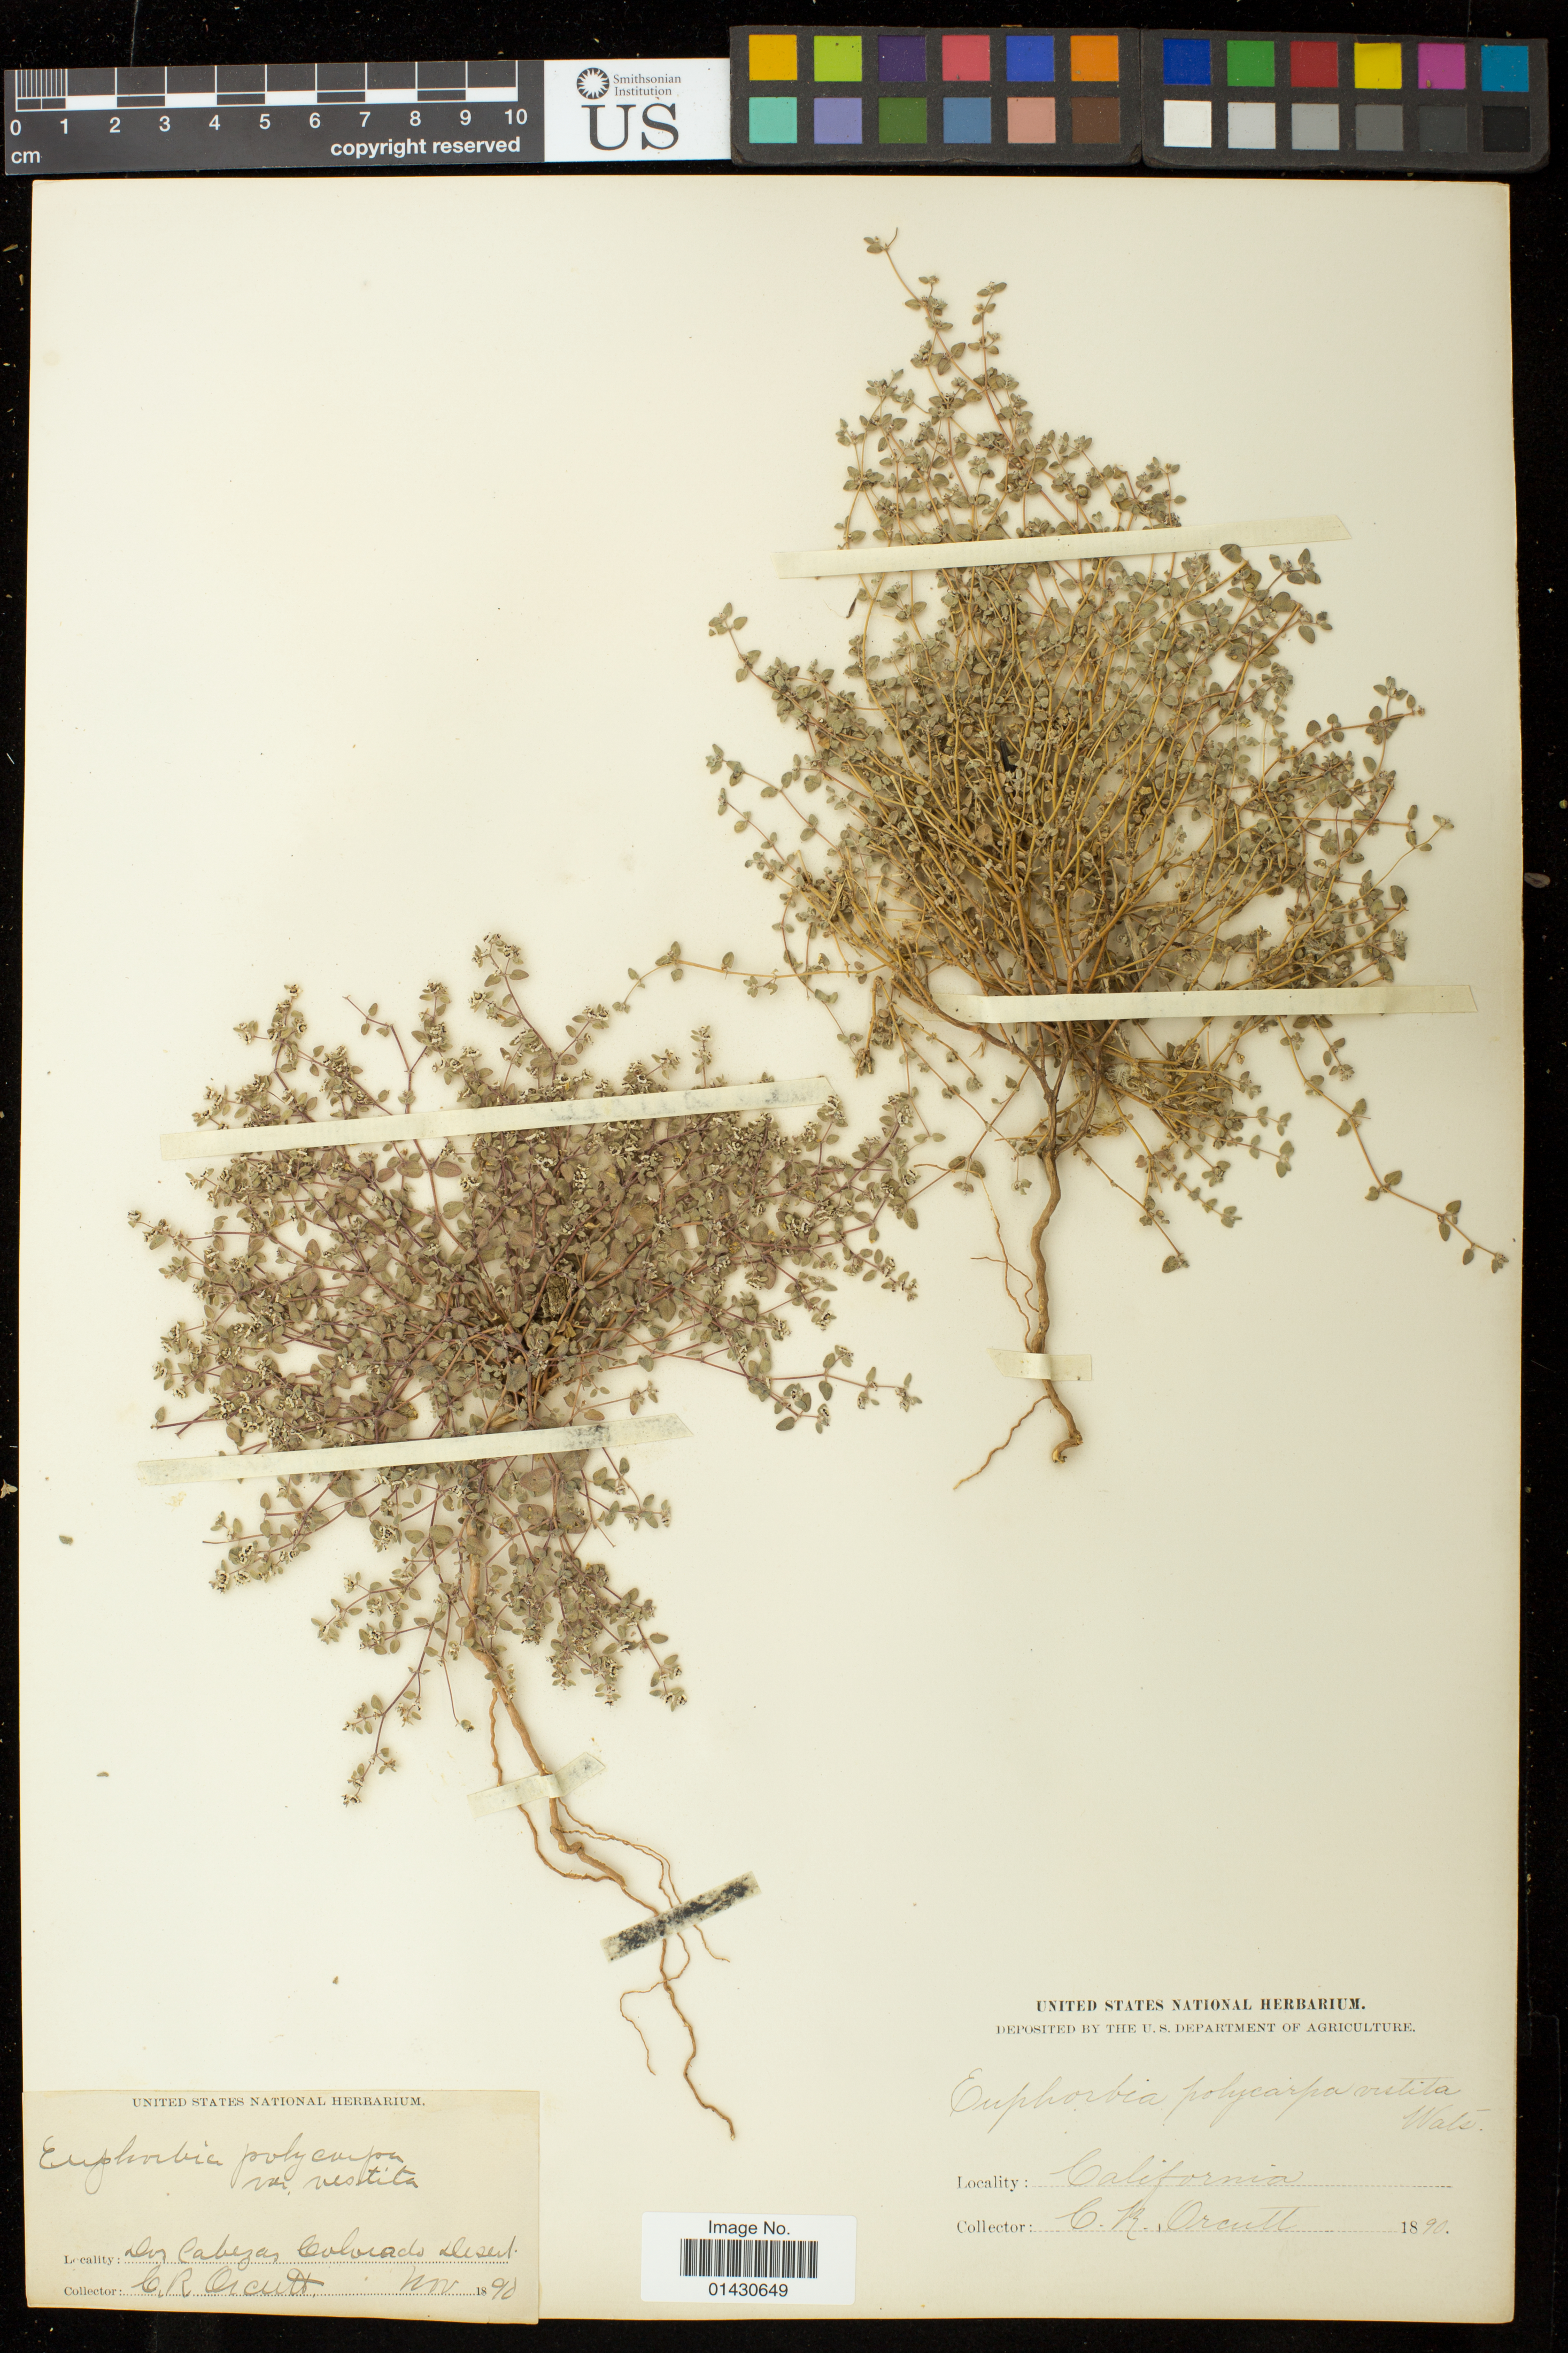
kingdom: Plantae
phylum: Tracheophyta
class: Magnoliopsida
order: Malpighiales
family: Euphorbiaceae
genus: Euphorbia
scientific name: Euphorbia melanadenia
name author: Torr.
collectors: C. R. Orcutt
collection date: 1890-11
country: United States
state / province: California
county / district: San Diego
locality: Dos Cabezas, Colorado Desert